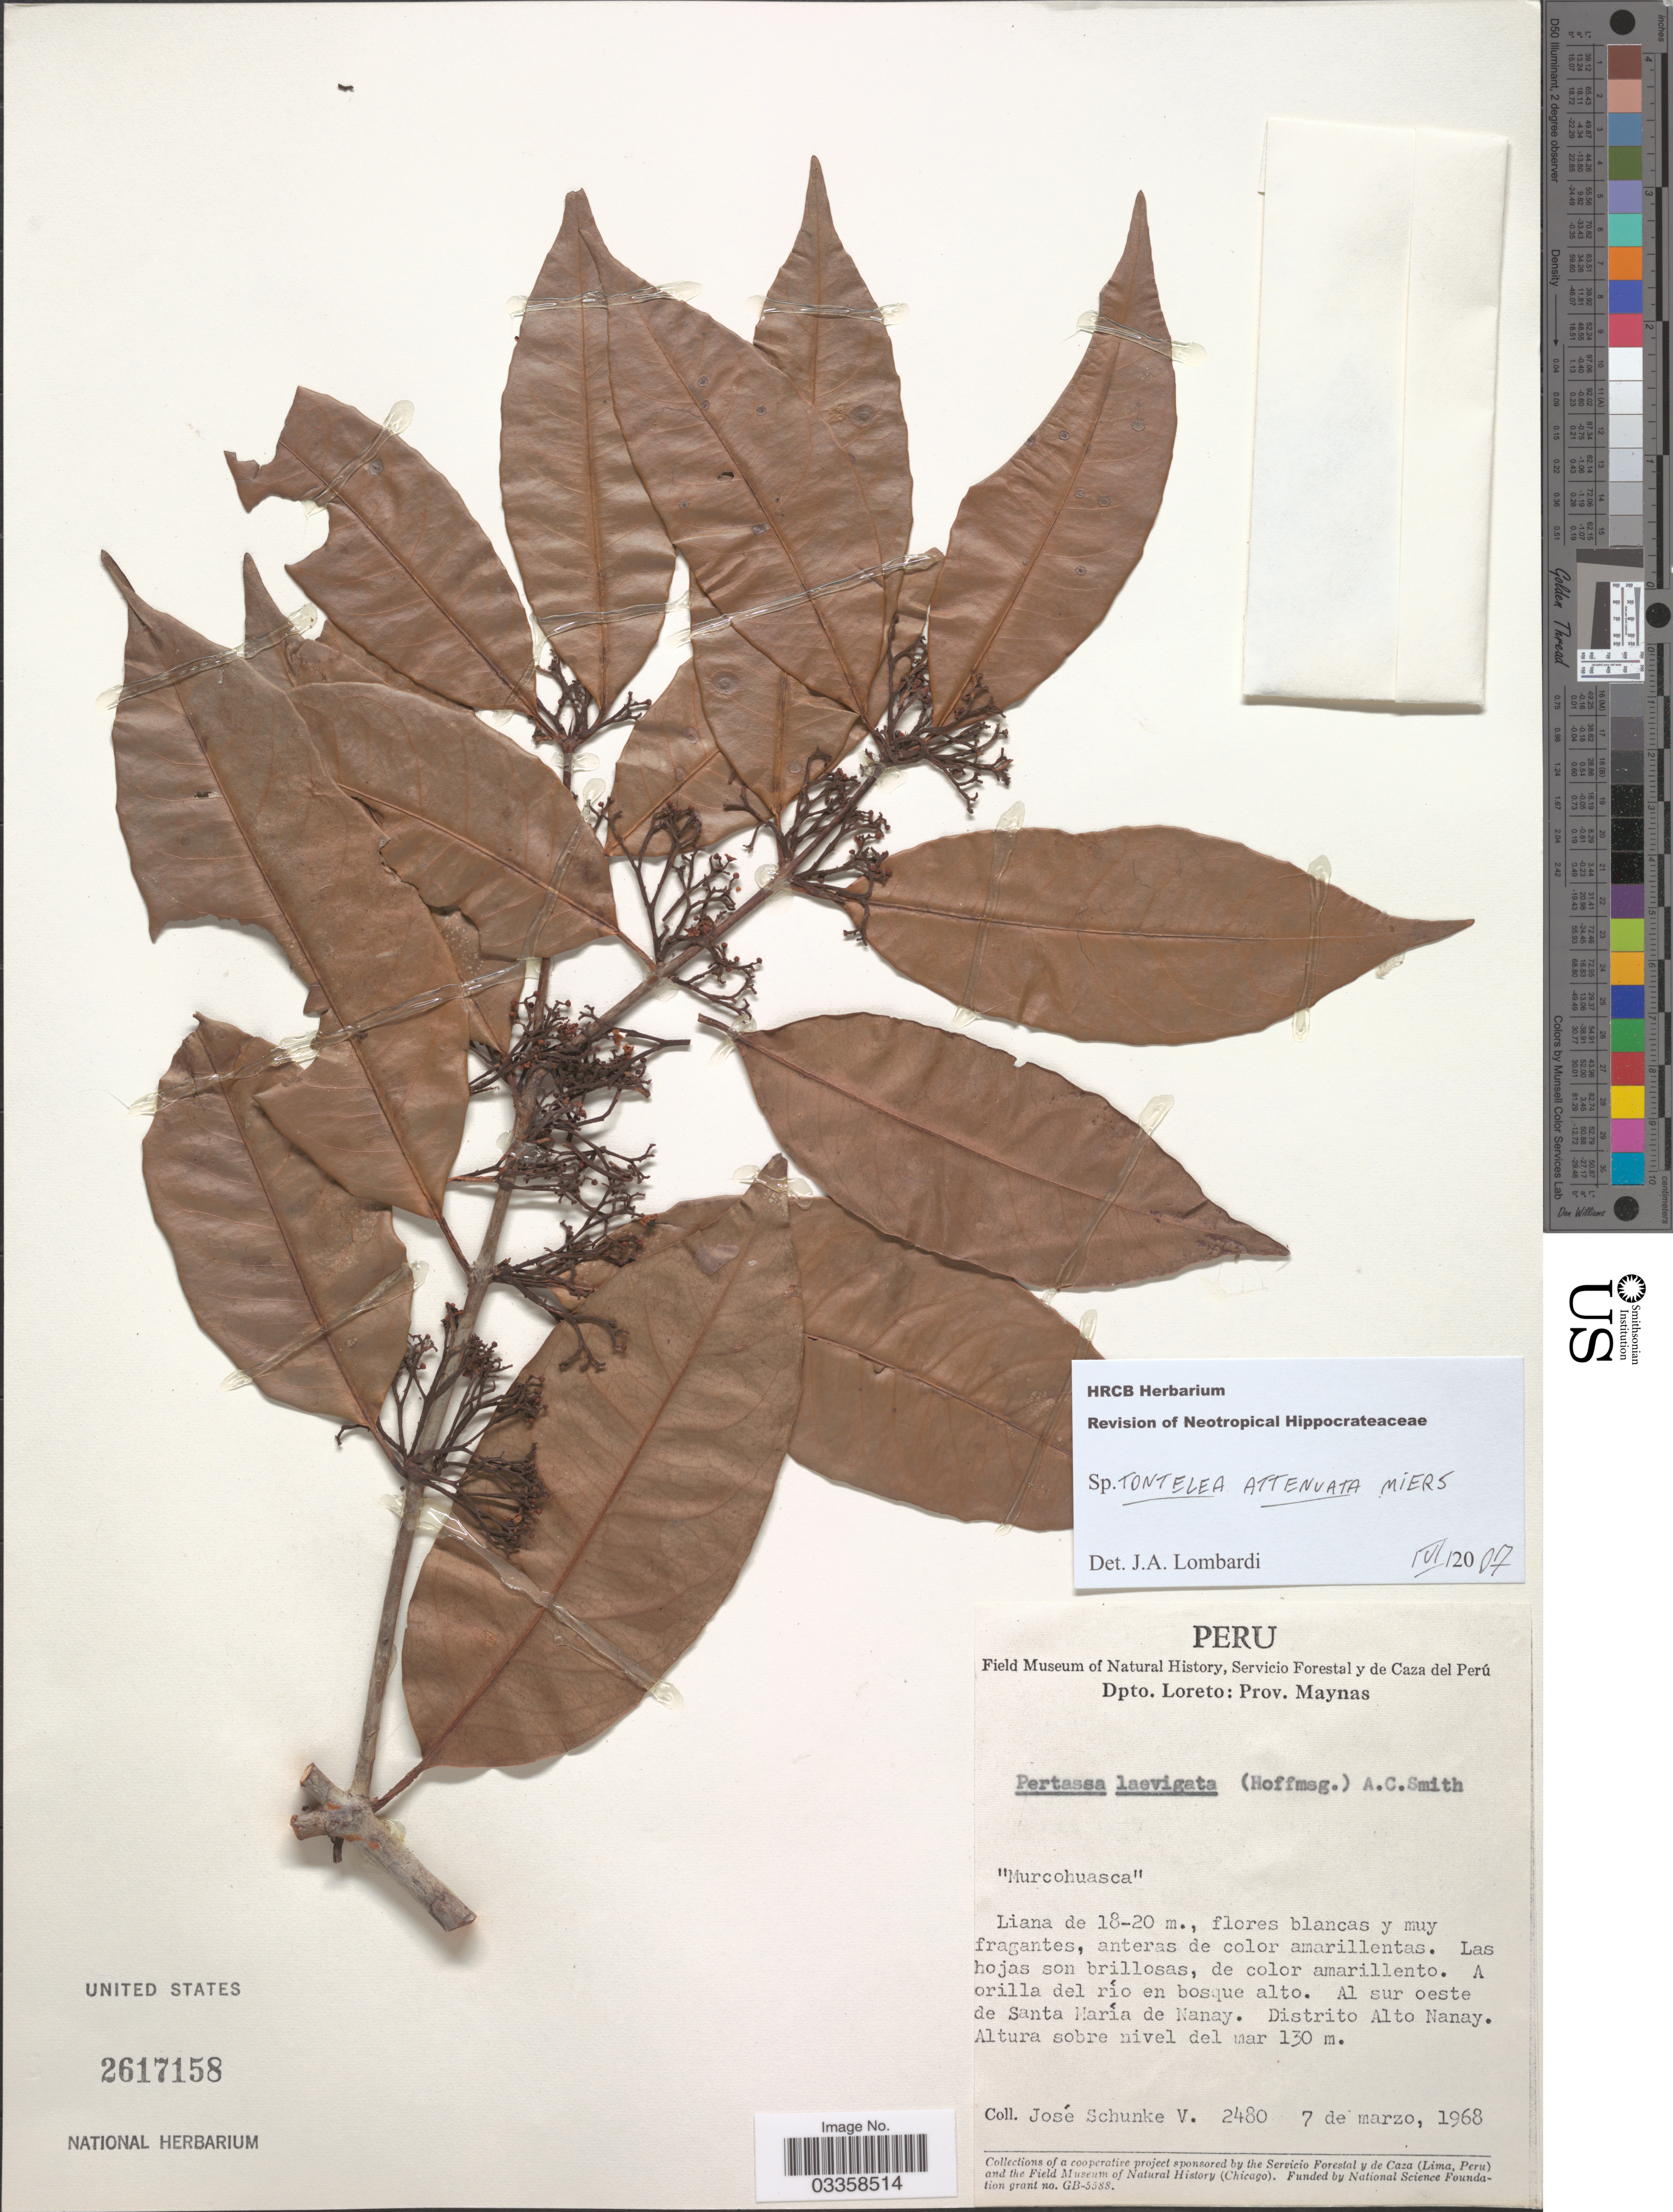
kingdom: Plantae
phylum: Tracheophyta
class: Magnoliopsida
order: Celastrales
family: Celastraceae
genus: Tontelea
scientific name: Tontelea attenuata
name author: Miers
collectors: J. Schunke Vigo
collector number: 2480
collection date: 1968-03-07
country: Peru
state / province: Loreto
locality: Dpto. Loreto: Prov. Maynas. Al sur oeste de Santa María de Nanay. Distrito Alto Nanay.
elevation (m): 130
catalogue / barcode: US 2617158